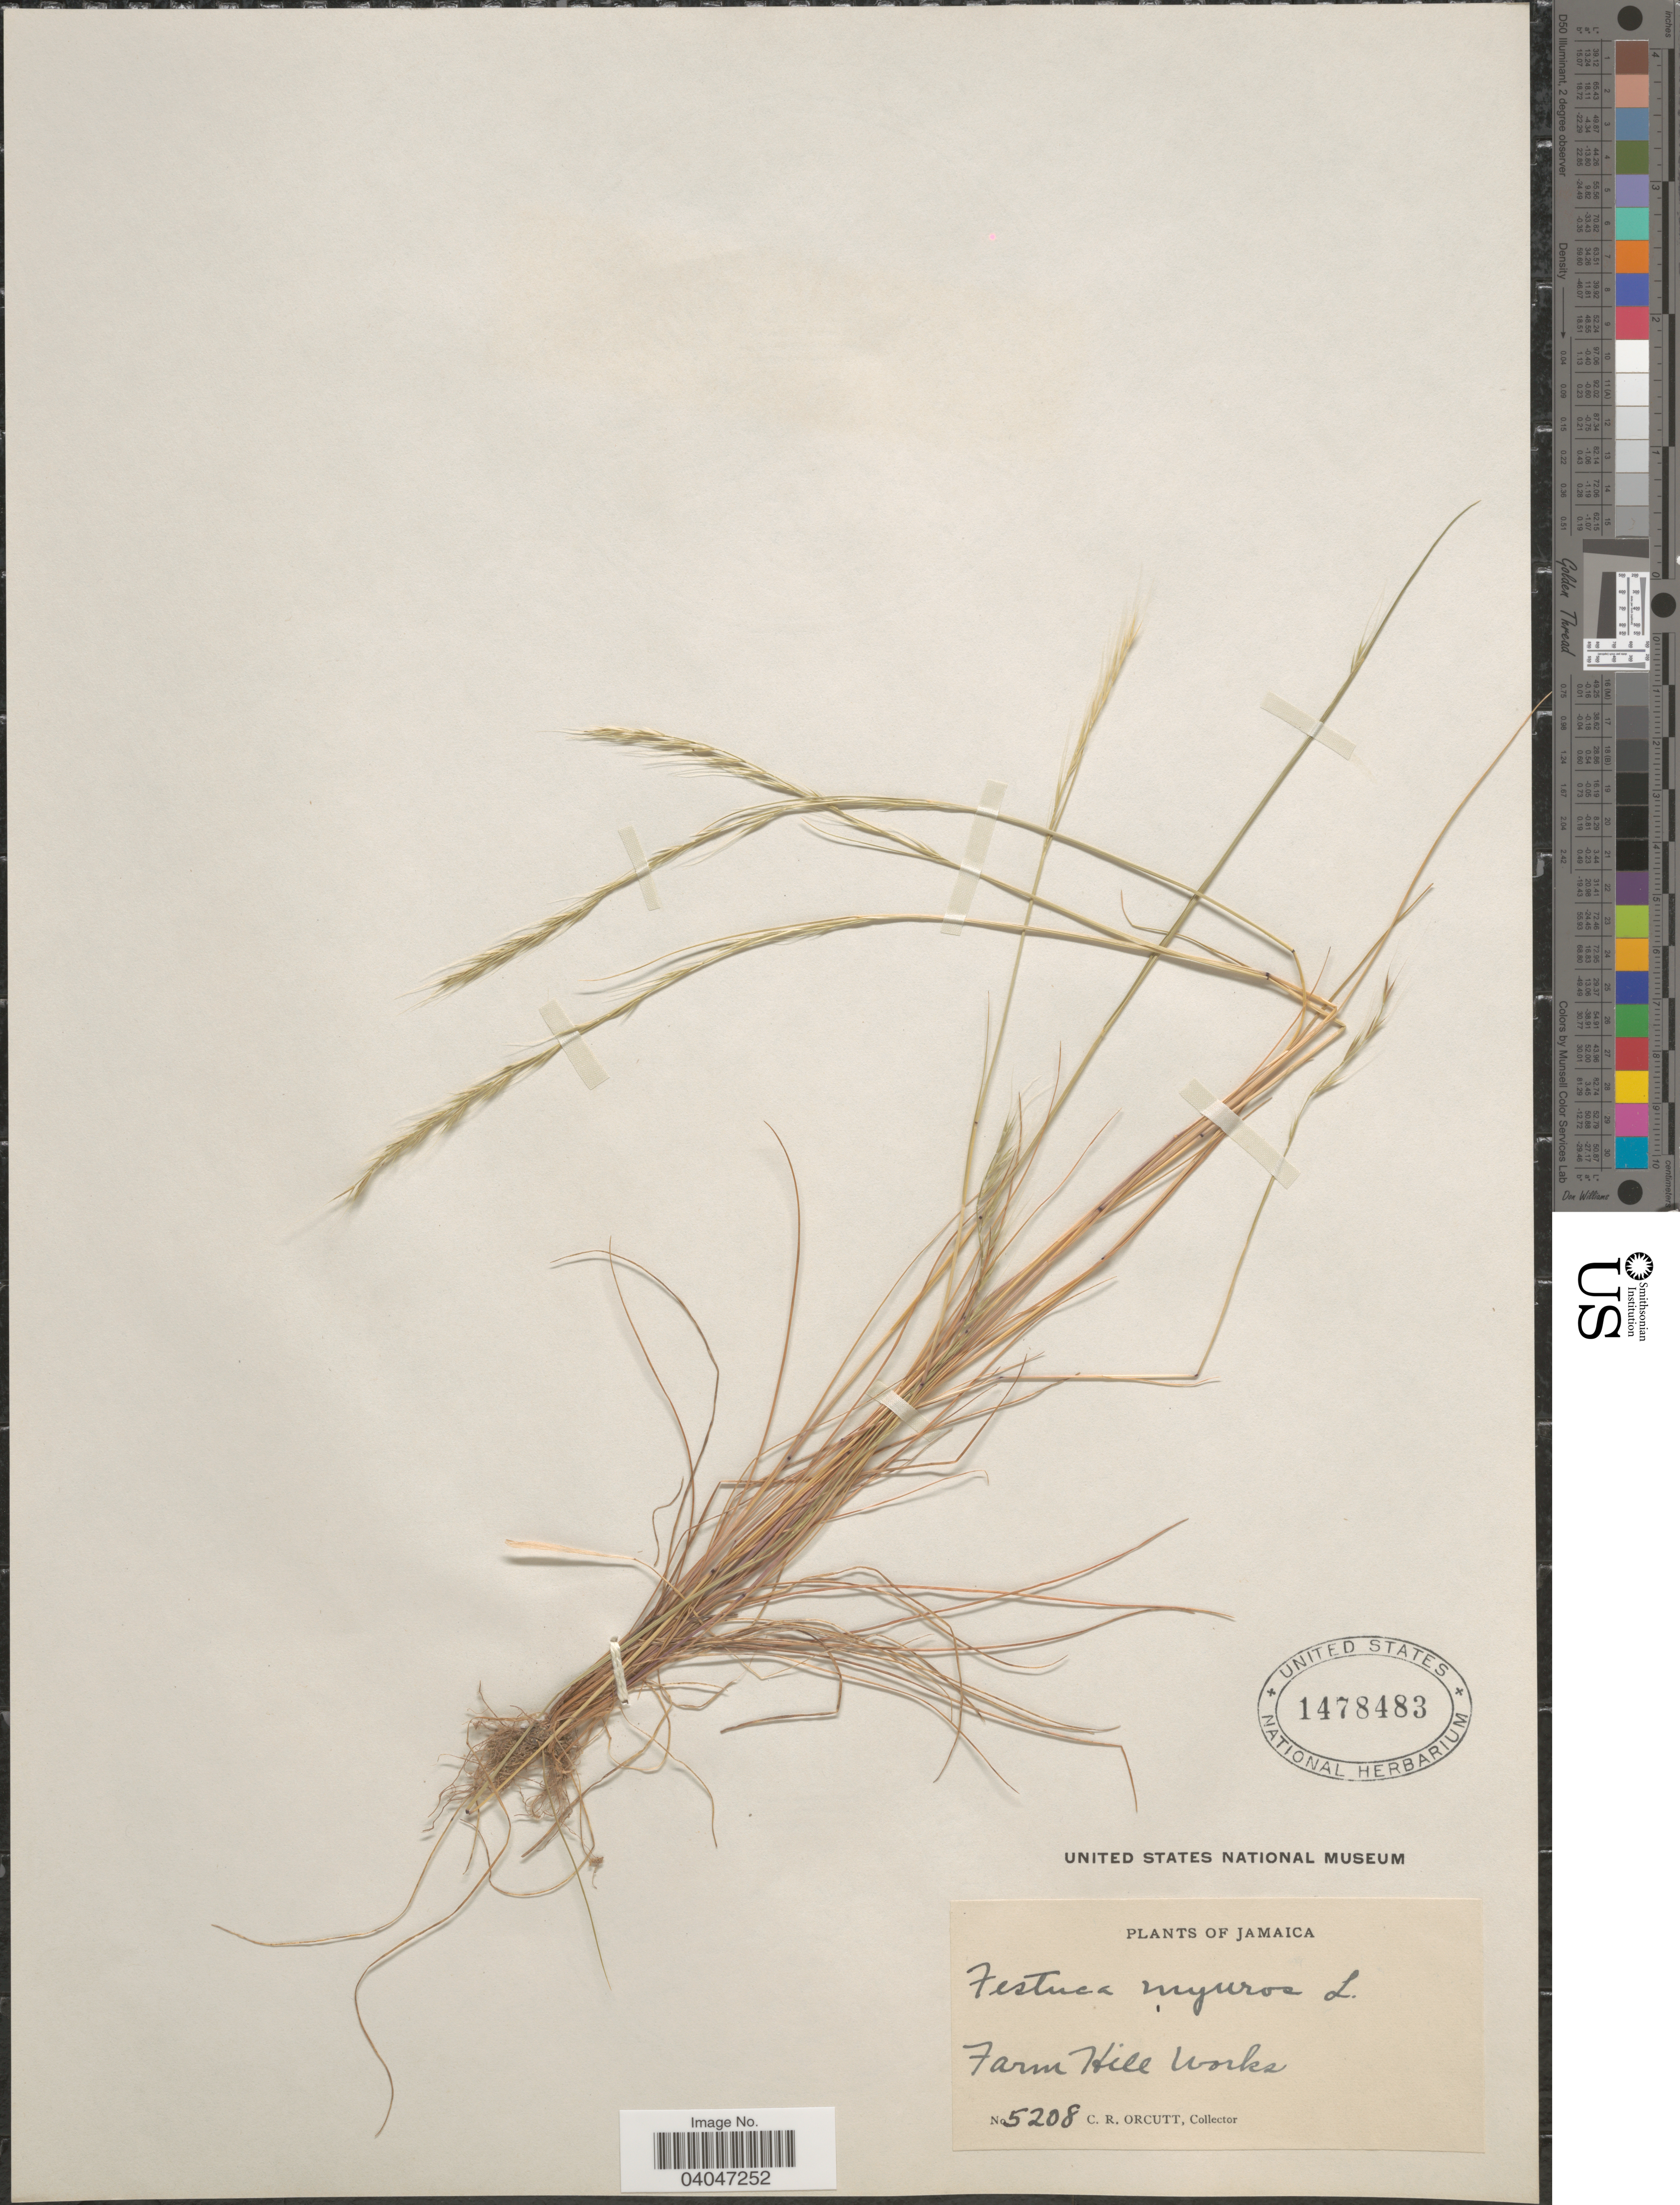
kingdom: Plantae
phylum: Tracheophyta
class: Liliopsida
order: Poales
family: Poaceae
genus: Festuca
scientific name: Festuca myuros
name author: L.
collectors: C. R. Orcutt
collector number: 5208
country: Jamaica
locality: Farm Hill Works.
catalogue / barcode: US 1478483